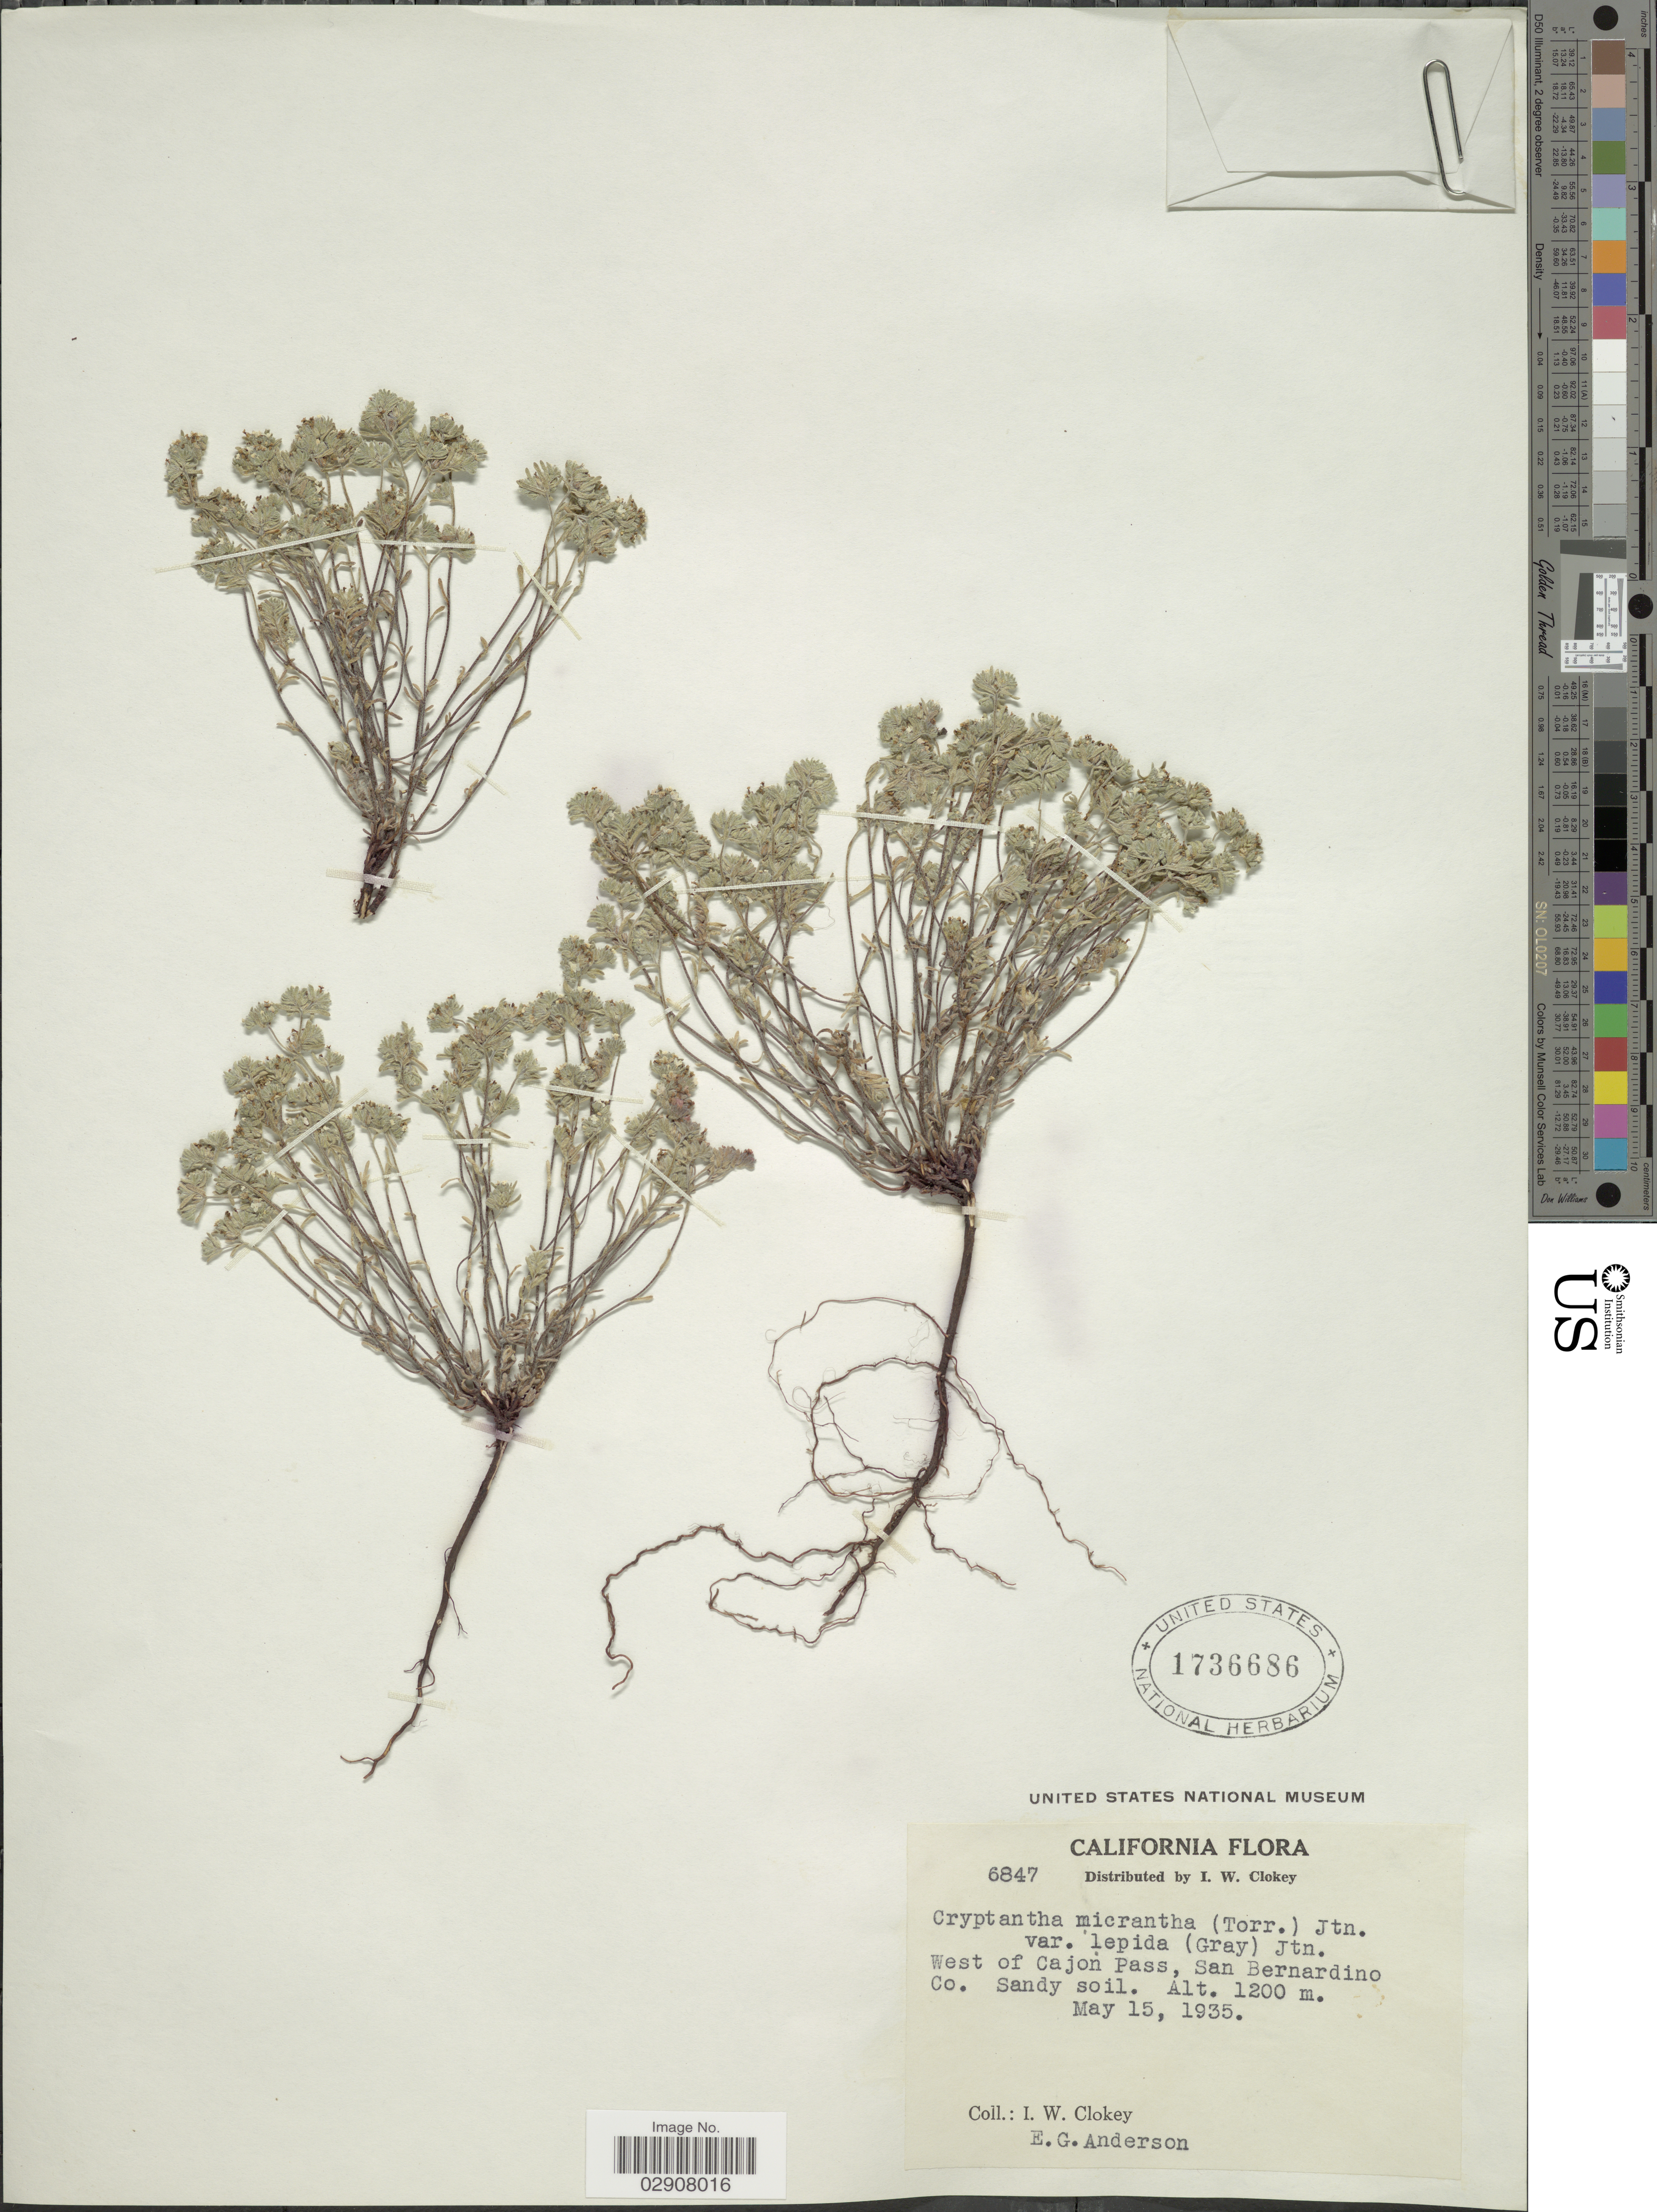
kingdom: Plantae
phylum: Tracheophyta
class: Magnoliopsida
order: Boraginales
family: Boraginaceae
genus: Cryptantha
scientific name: Cryptantha micrantha var. lepida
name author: (A. Gray) I.M. Johnst.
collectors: I. W. Clokey & E. G. Anderson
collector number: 6847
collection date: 1935-05-15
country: United States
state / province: California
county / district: San Bernardino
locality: West of Cajon Pass, San Bernardino Co.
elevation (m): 1200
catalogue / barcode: US 1736686